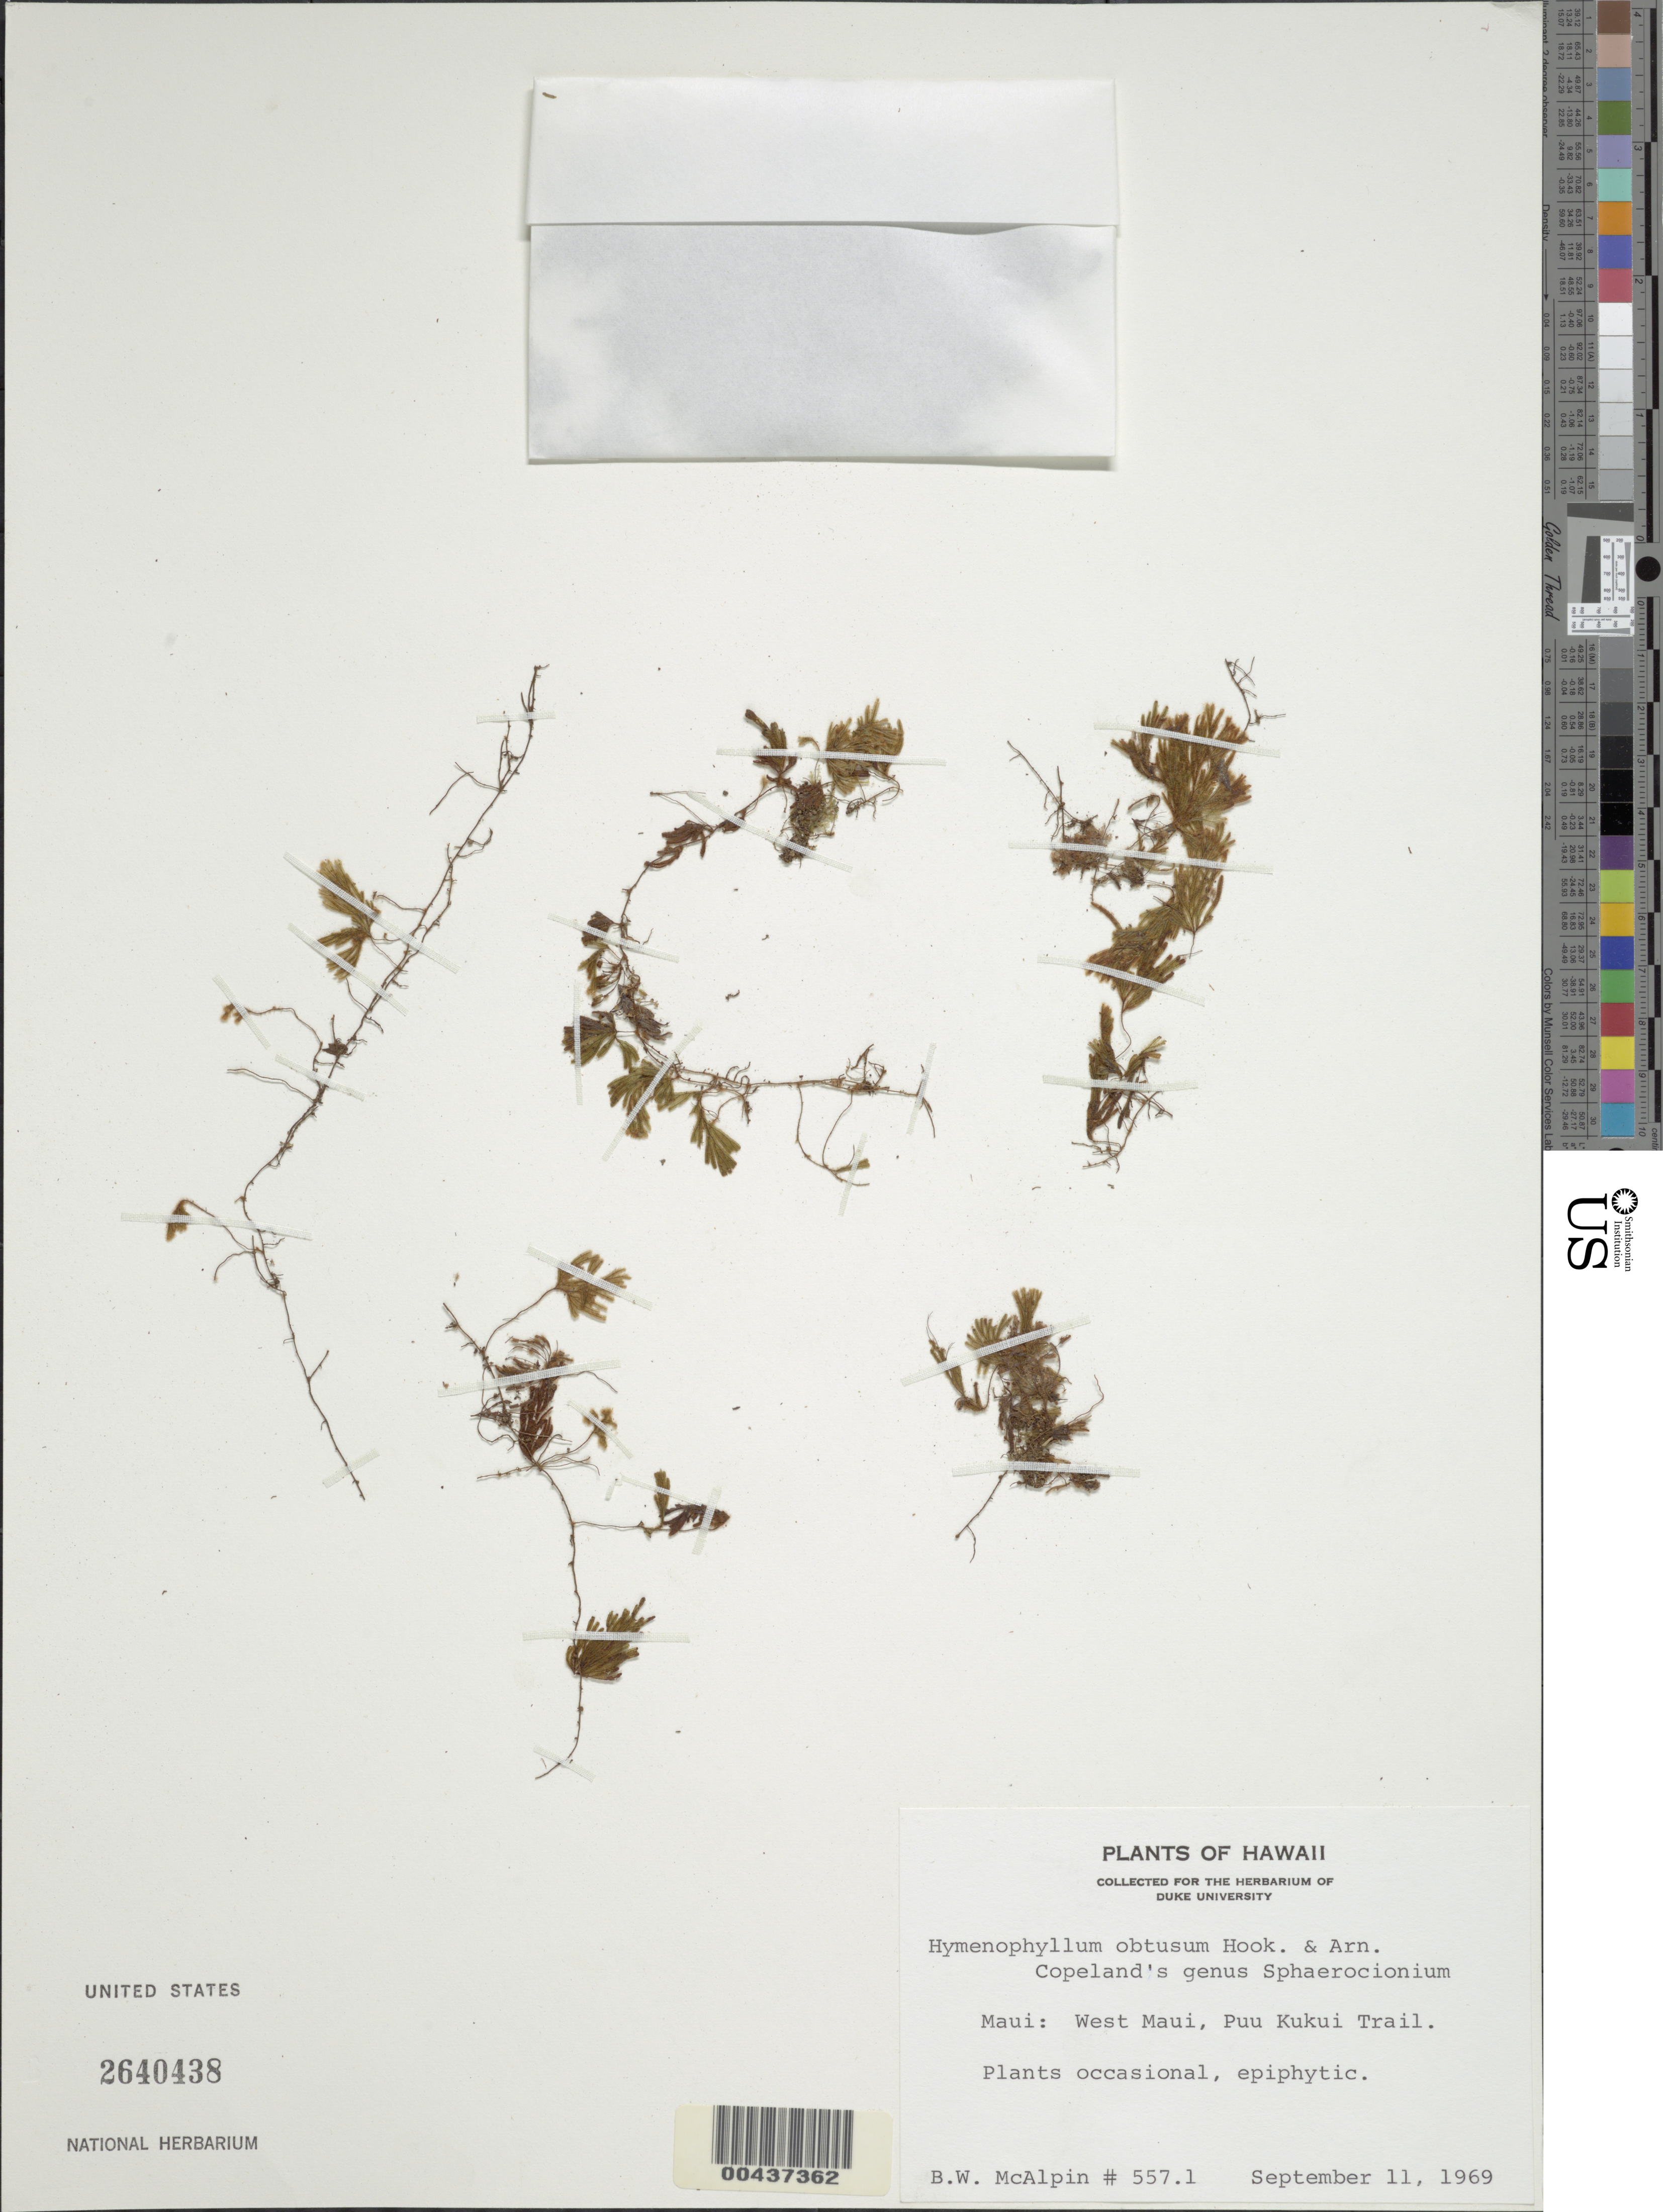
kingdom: Plantae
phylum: Tracheophyta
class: Polypodiopsida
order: Hymenophyllales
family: Hymenophyllaceae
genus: Hymenophyllum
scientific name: Hymenophyllum obtusum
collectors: B. McAlpine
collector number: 557.1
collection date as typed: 11 Sep 1969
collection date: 1969-09-11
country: United States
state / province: Hawaii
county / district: Maui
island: Maui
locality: W Maui, Puu Kukui Trail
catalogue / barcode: US 2640438